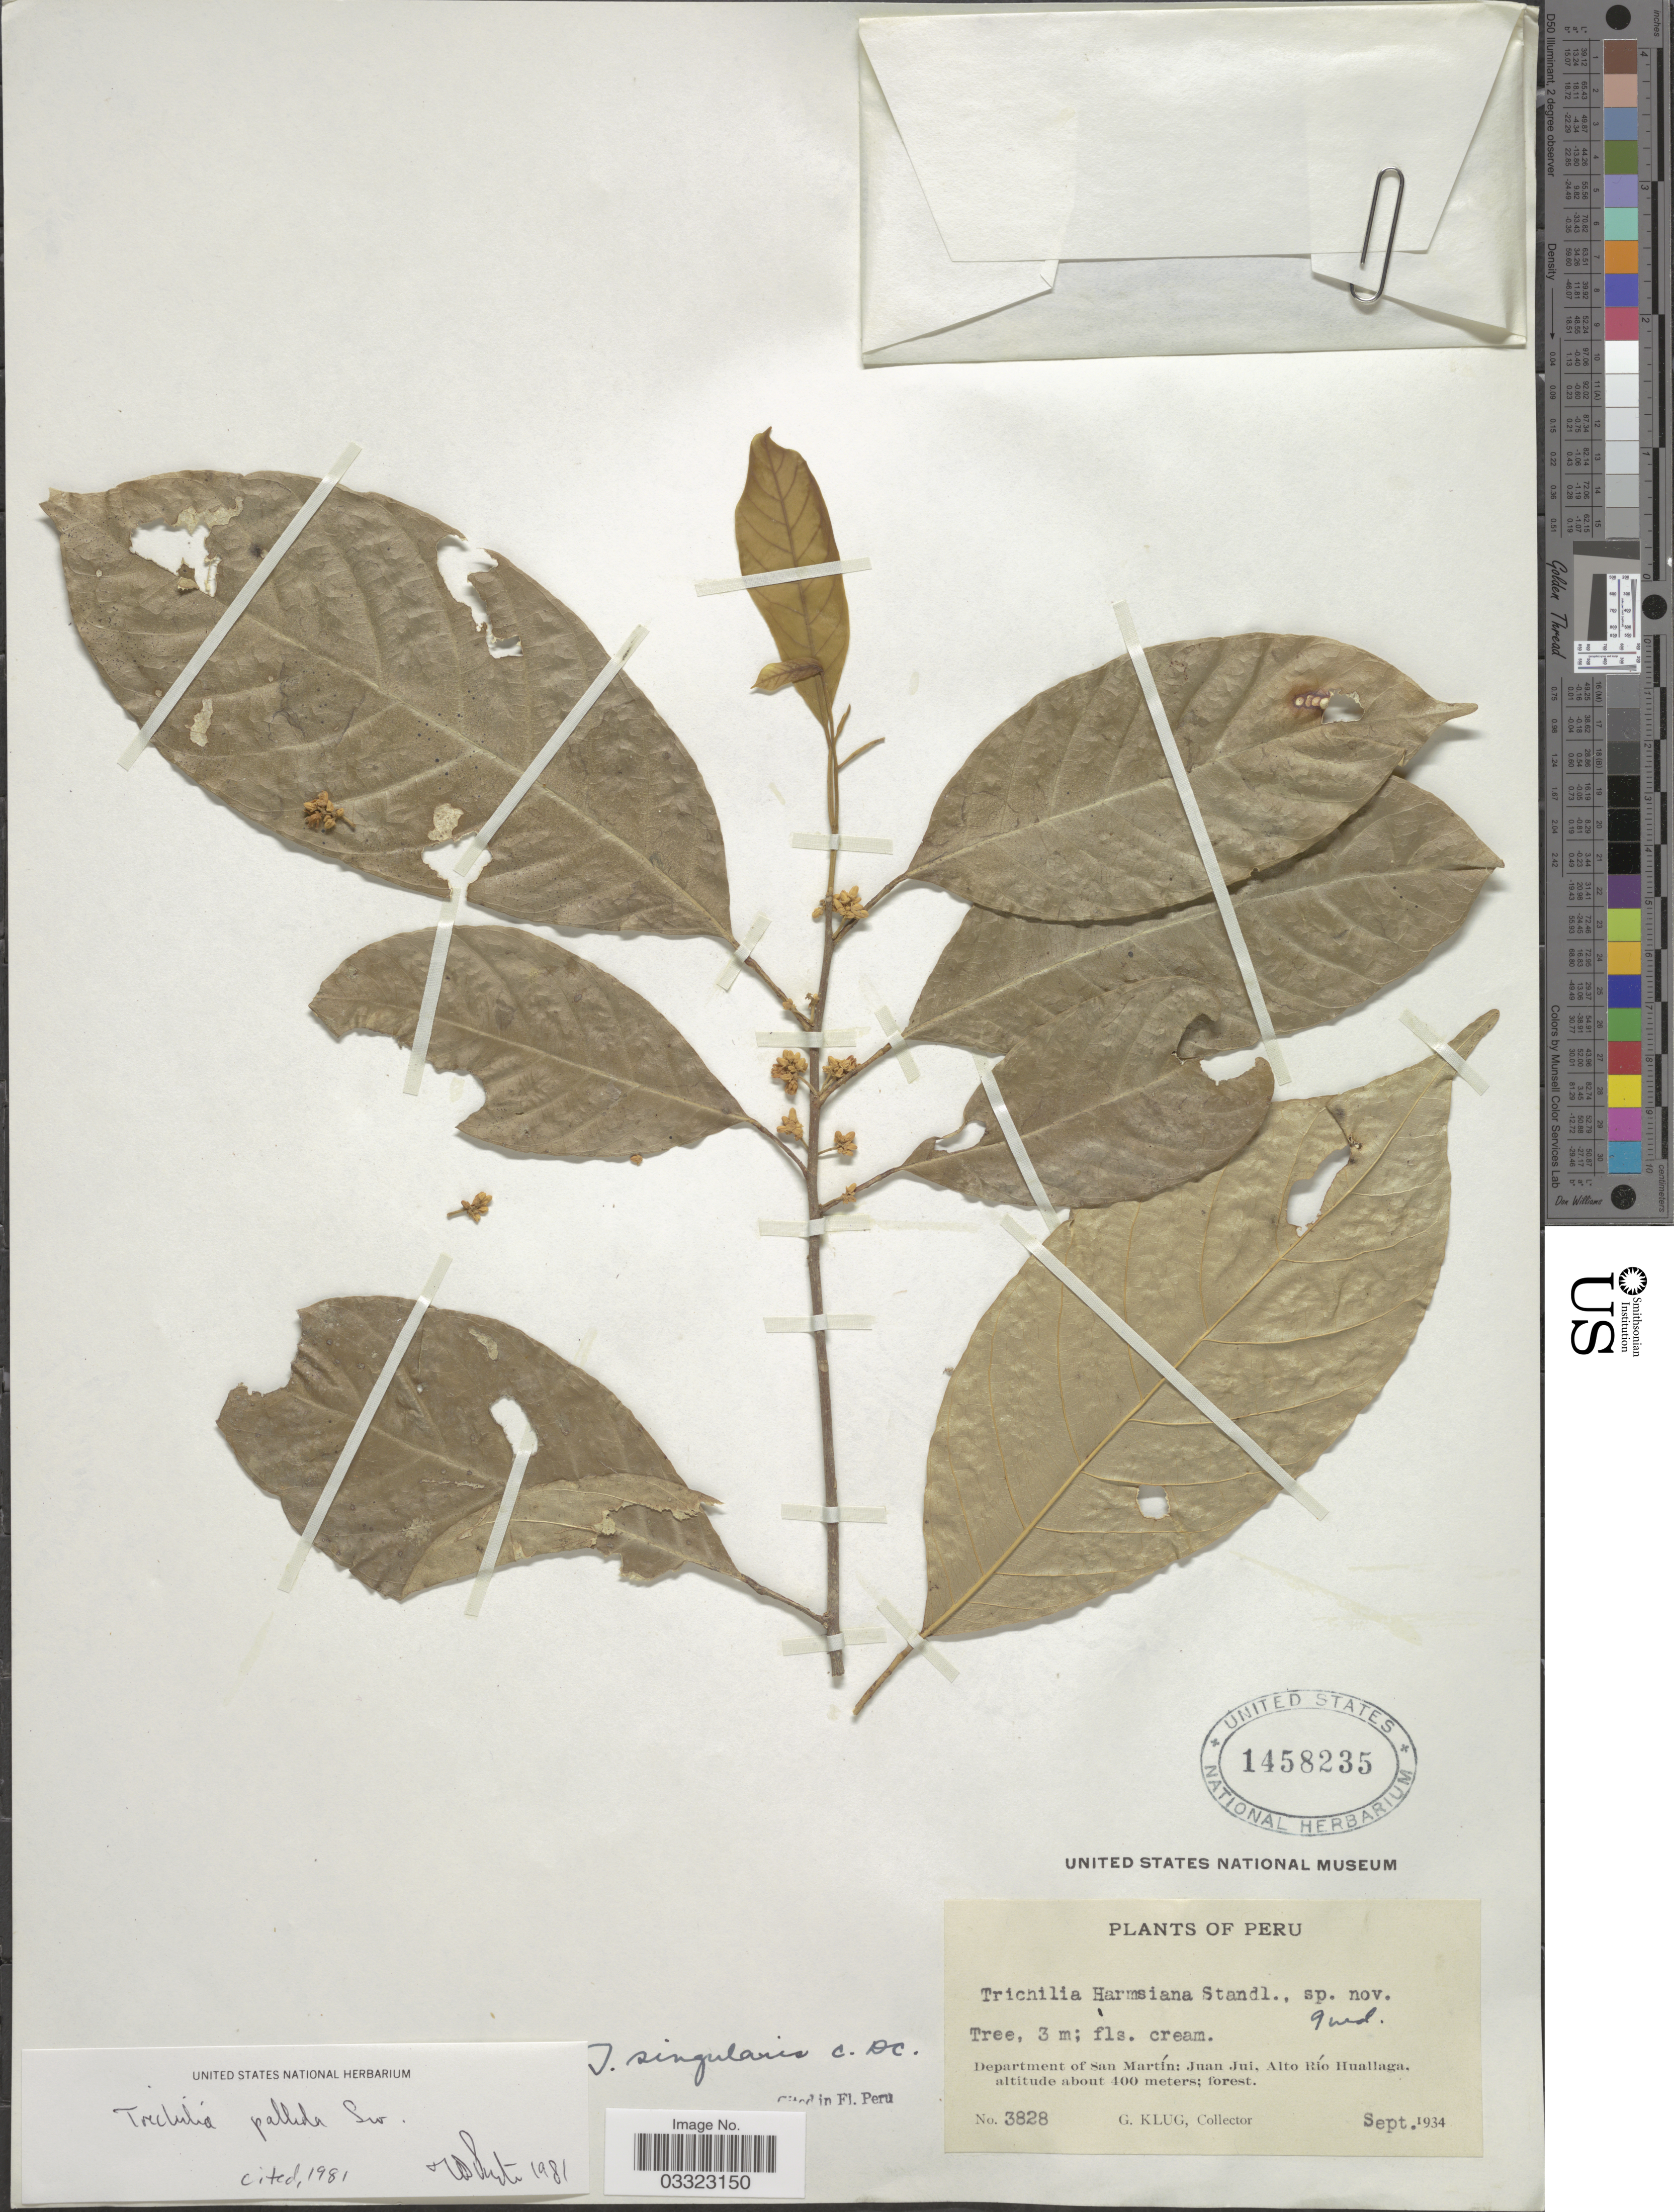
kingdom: Plantae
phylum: Tracheophyta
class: Magnoliopsida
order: Sapindales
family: Meliaceae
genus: Trichilia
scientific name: Trichilia pallida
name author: Sw.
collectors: G. Klug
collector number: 3828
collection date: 1934-09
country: Peru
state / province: San Martín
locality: Department of San Martín: Juan Jui. Alto Río Huallaga.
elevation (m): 400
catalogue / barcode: US 1458235